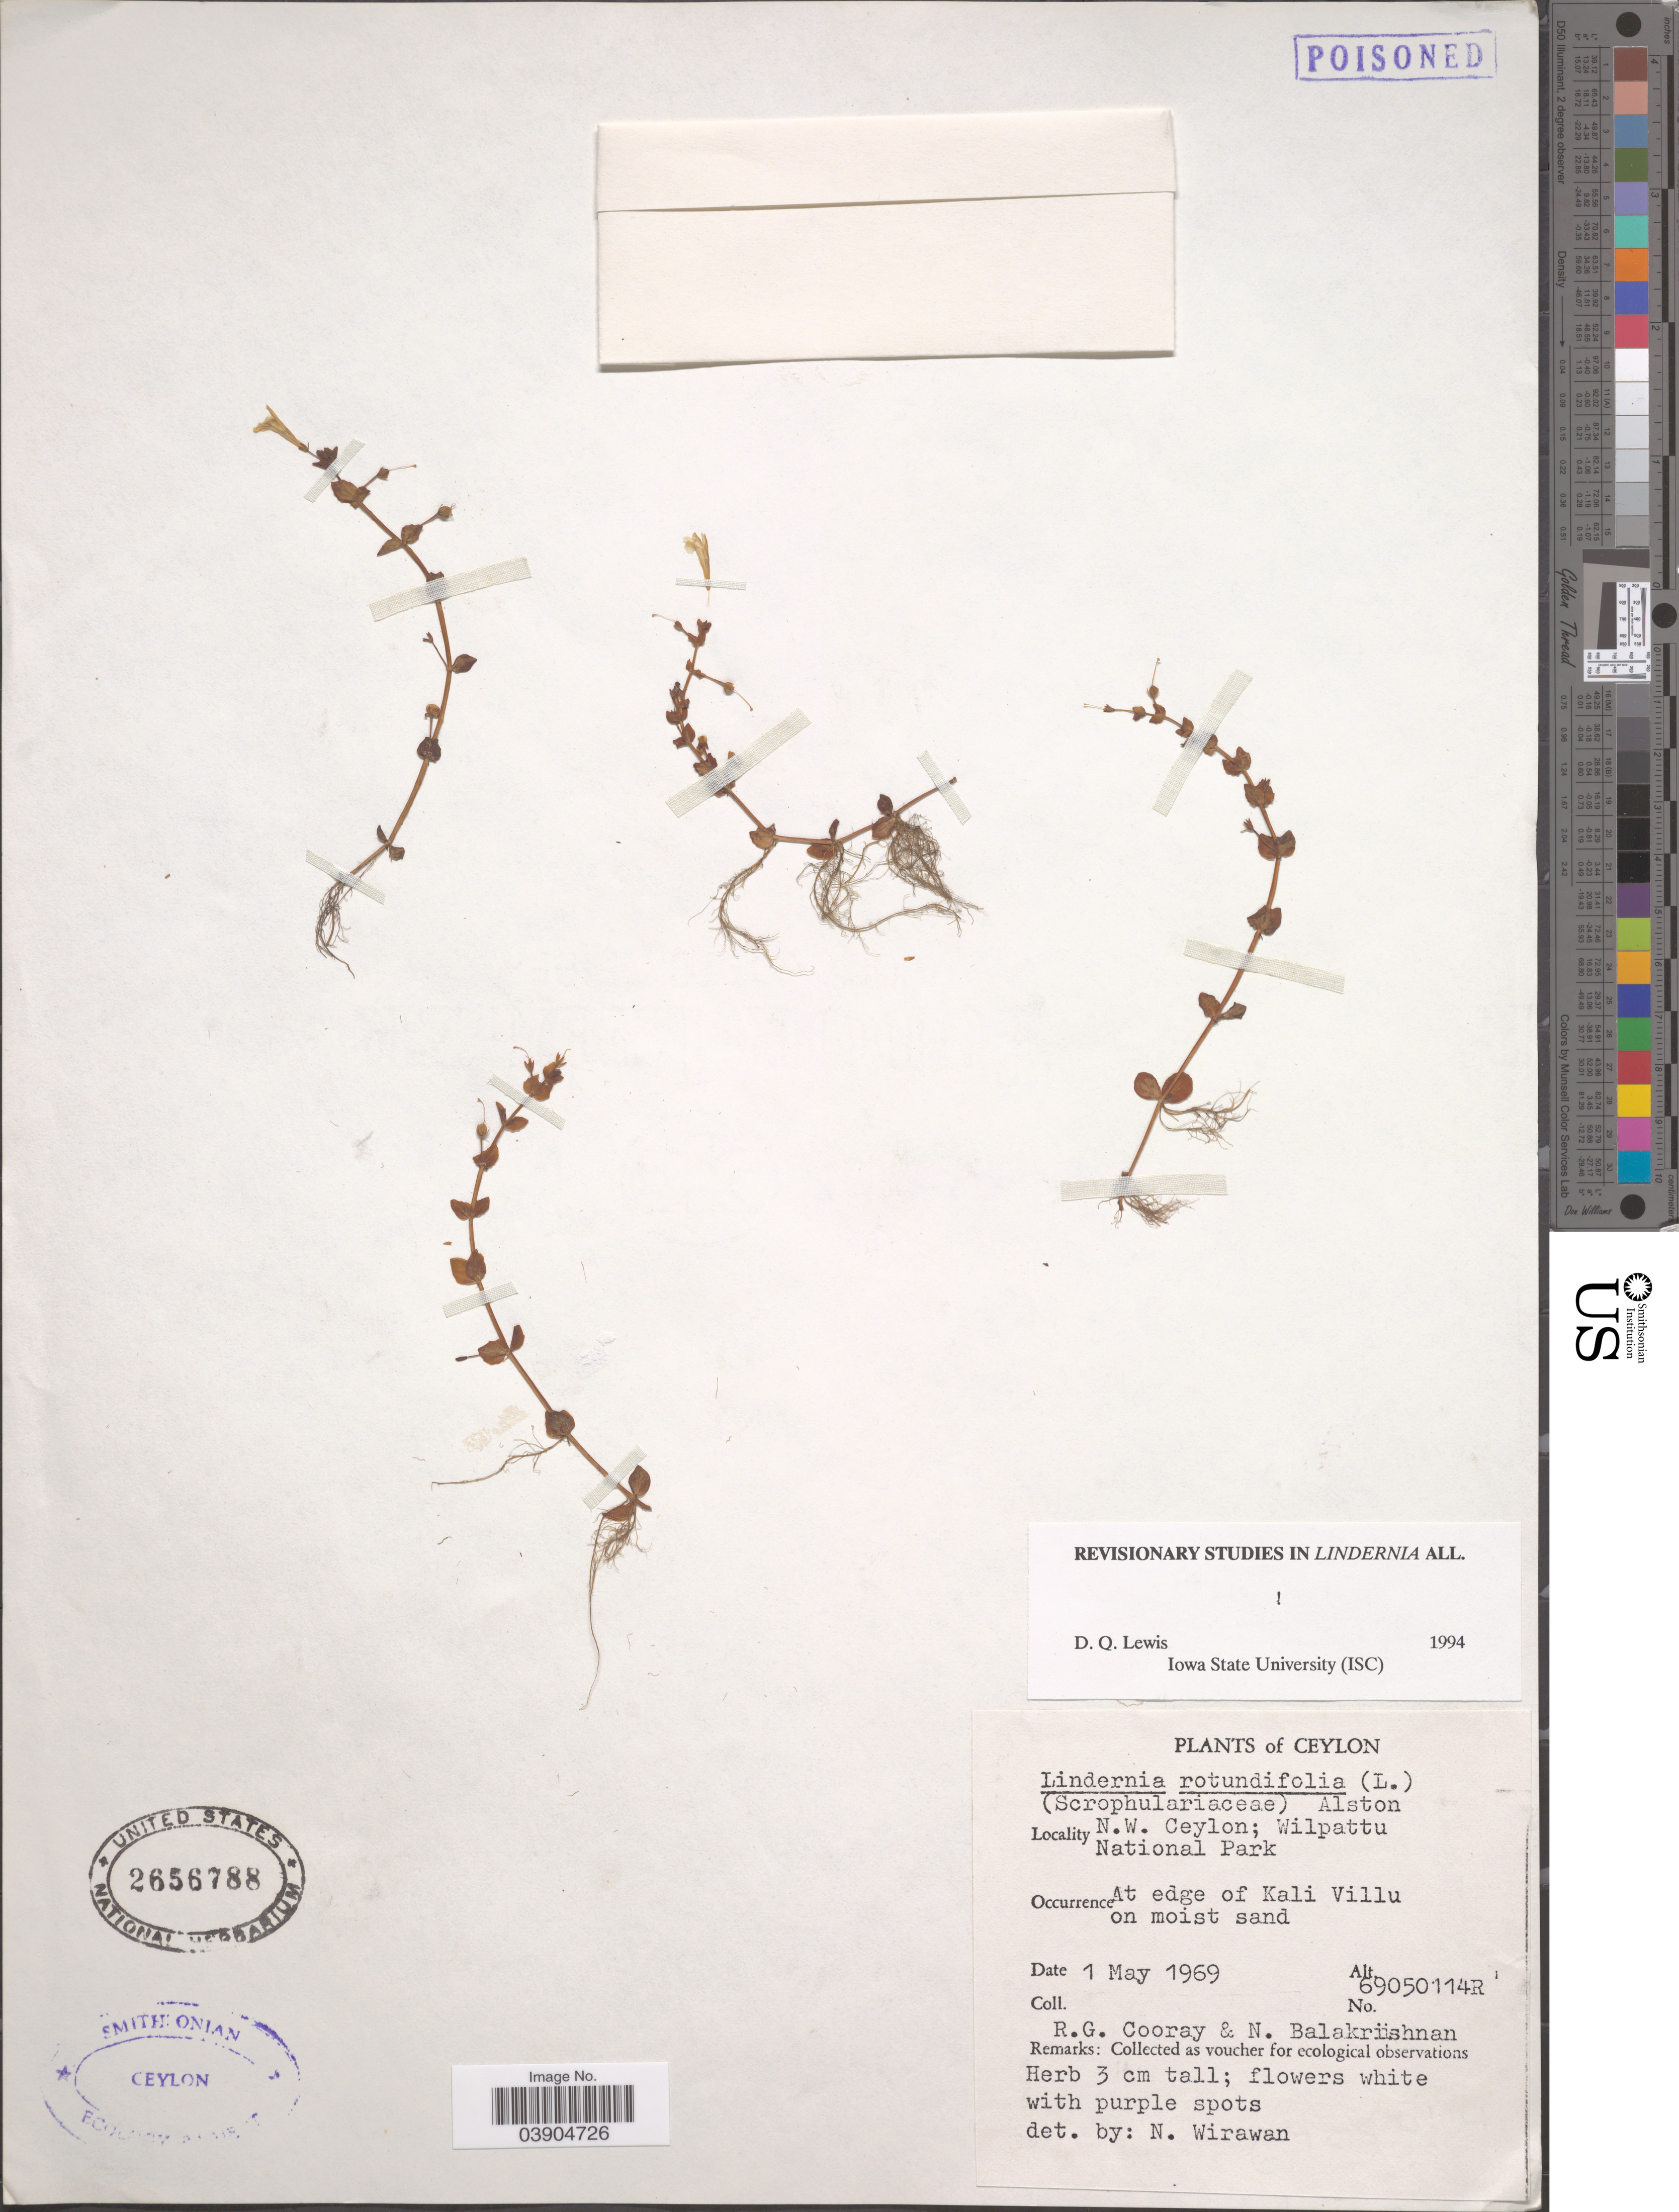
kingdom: Plantae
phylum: Tracheophyta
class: Magnoliopsida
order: Lamiales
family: Linderniaceae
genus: Lindernia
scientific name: Lindernia rotundifolia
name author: (L.) Alston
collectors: R. Cooray & N. Balakrishnan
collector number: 69050114R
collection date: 1969-05-01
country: Sri Lanka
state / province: North Western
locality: N.W. Ceylon; Wilpattu National Park. At edge of Kali Villu.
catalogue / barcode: US 2656788